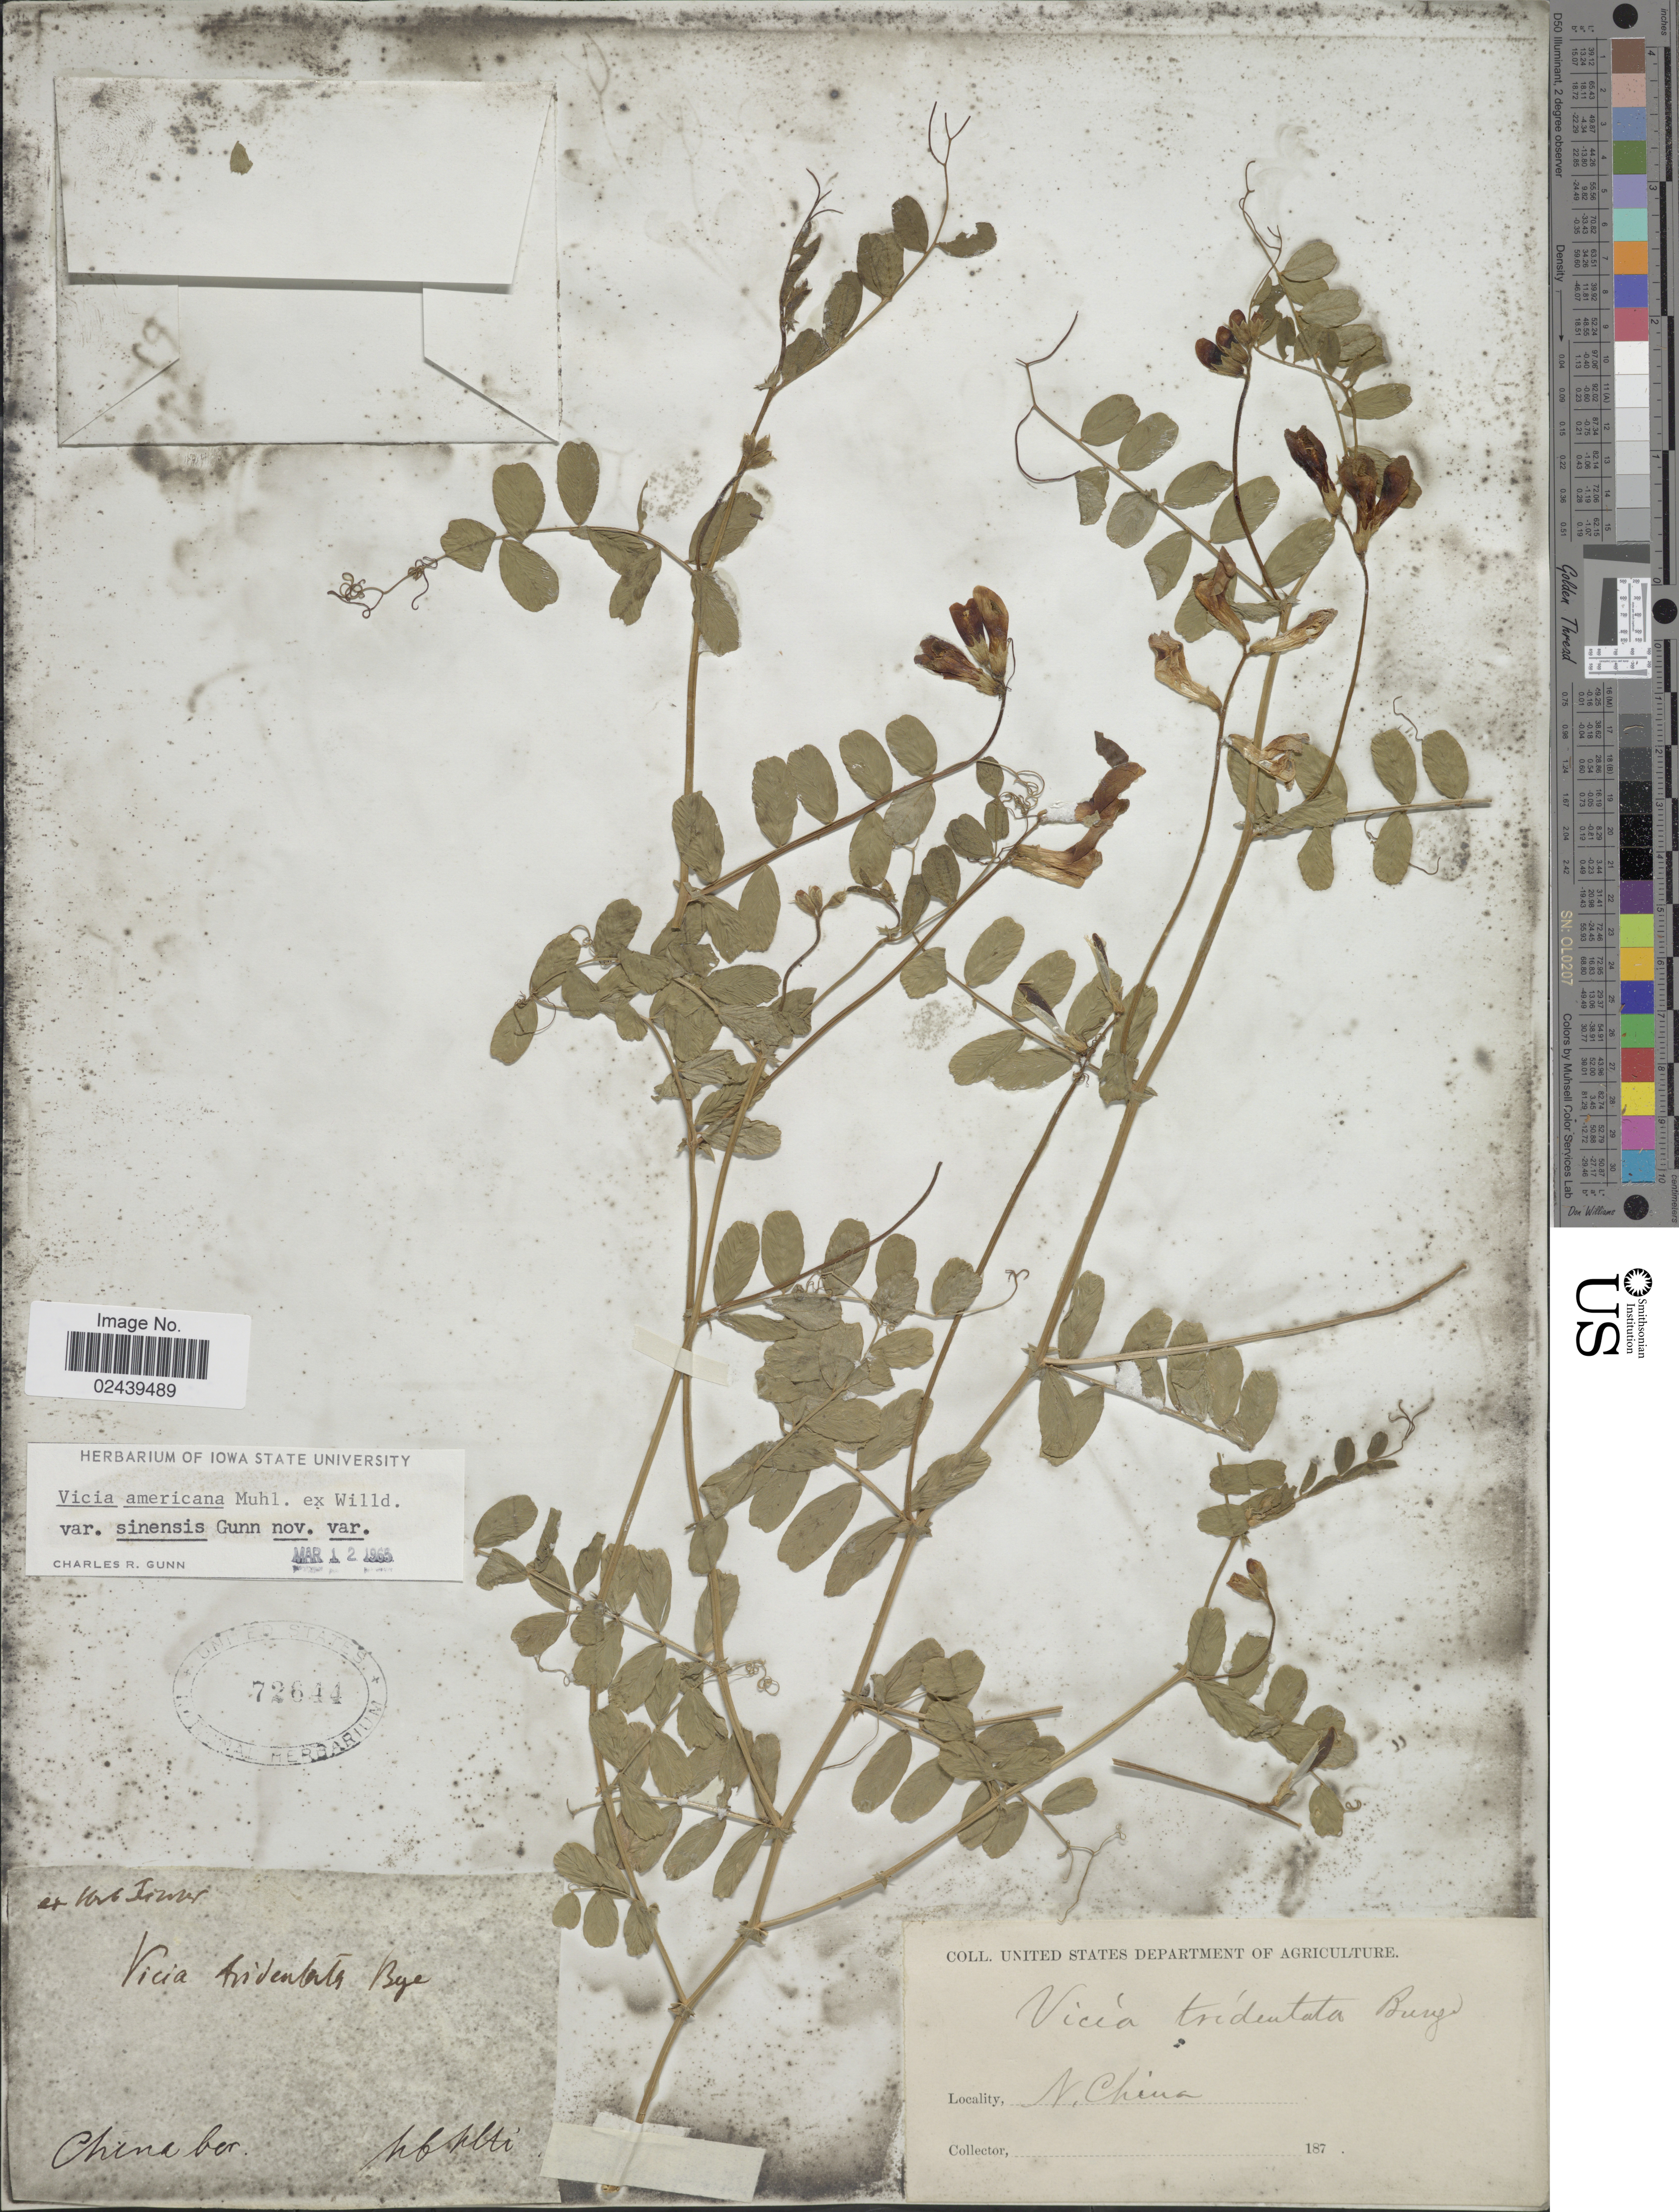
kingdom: Plantae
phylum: Tracheophyta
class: Magnoliopsida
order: Fabales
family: Fabaceae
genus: Vicia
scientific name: Vicia americana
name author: Muhl. ex Willd.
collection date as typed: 187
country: China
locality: N. China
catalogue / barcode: US 72644